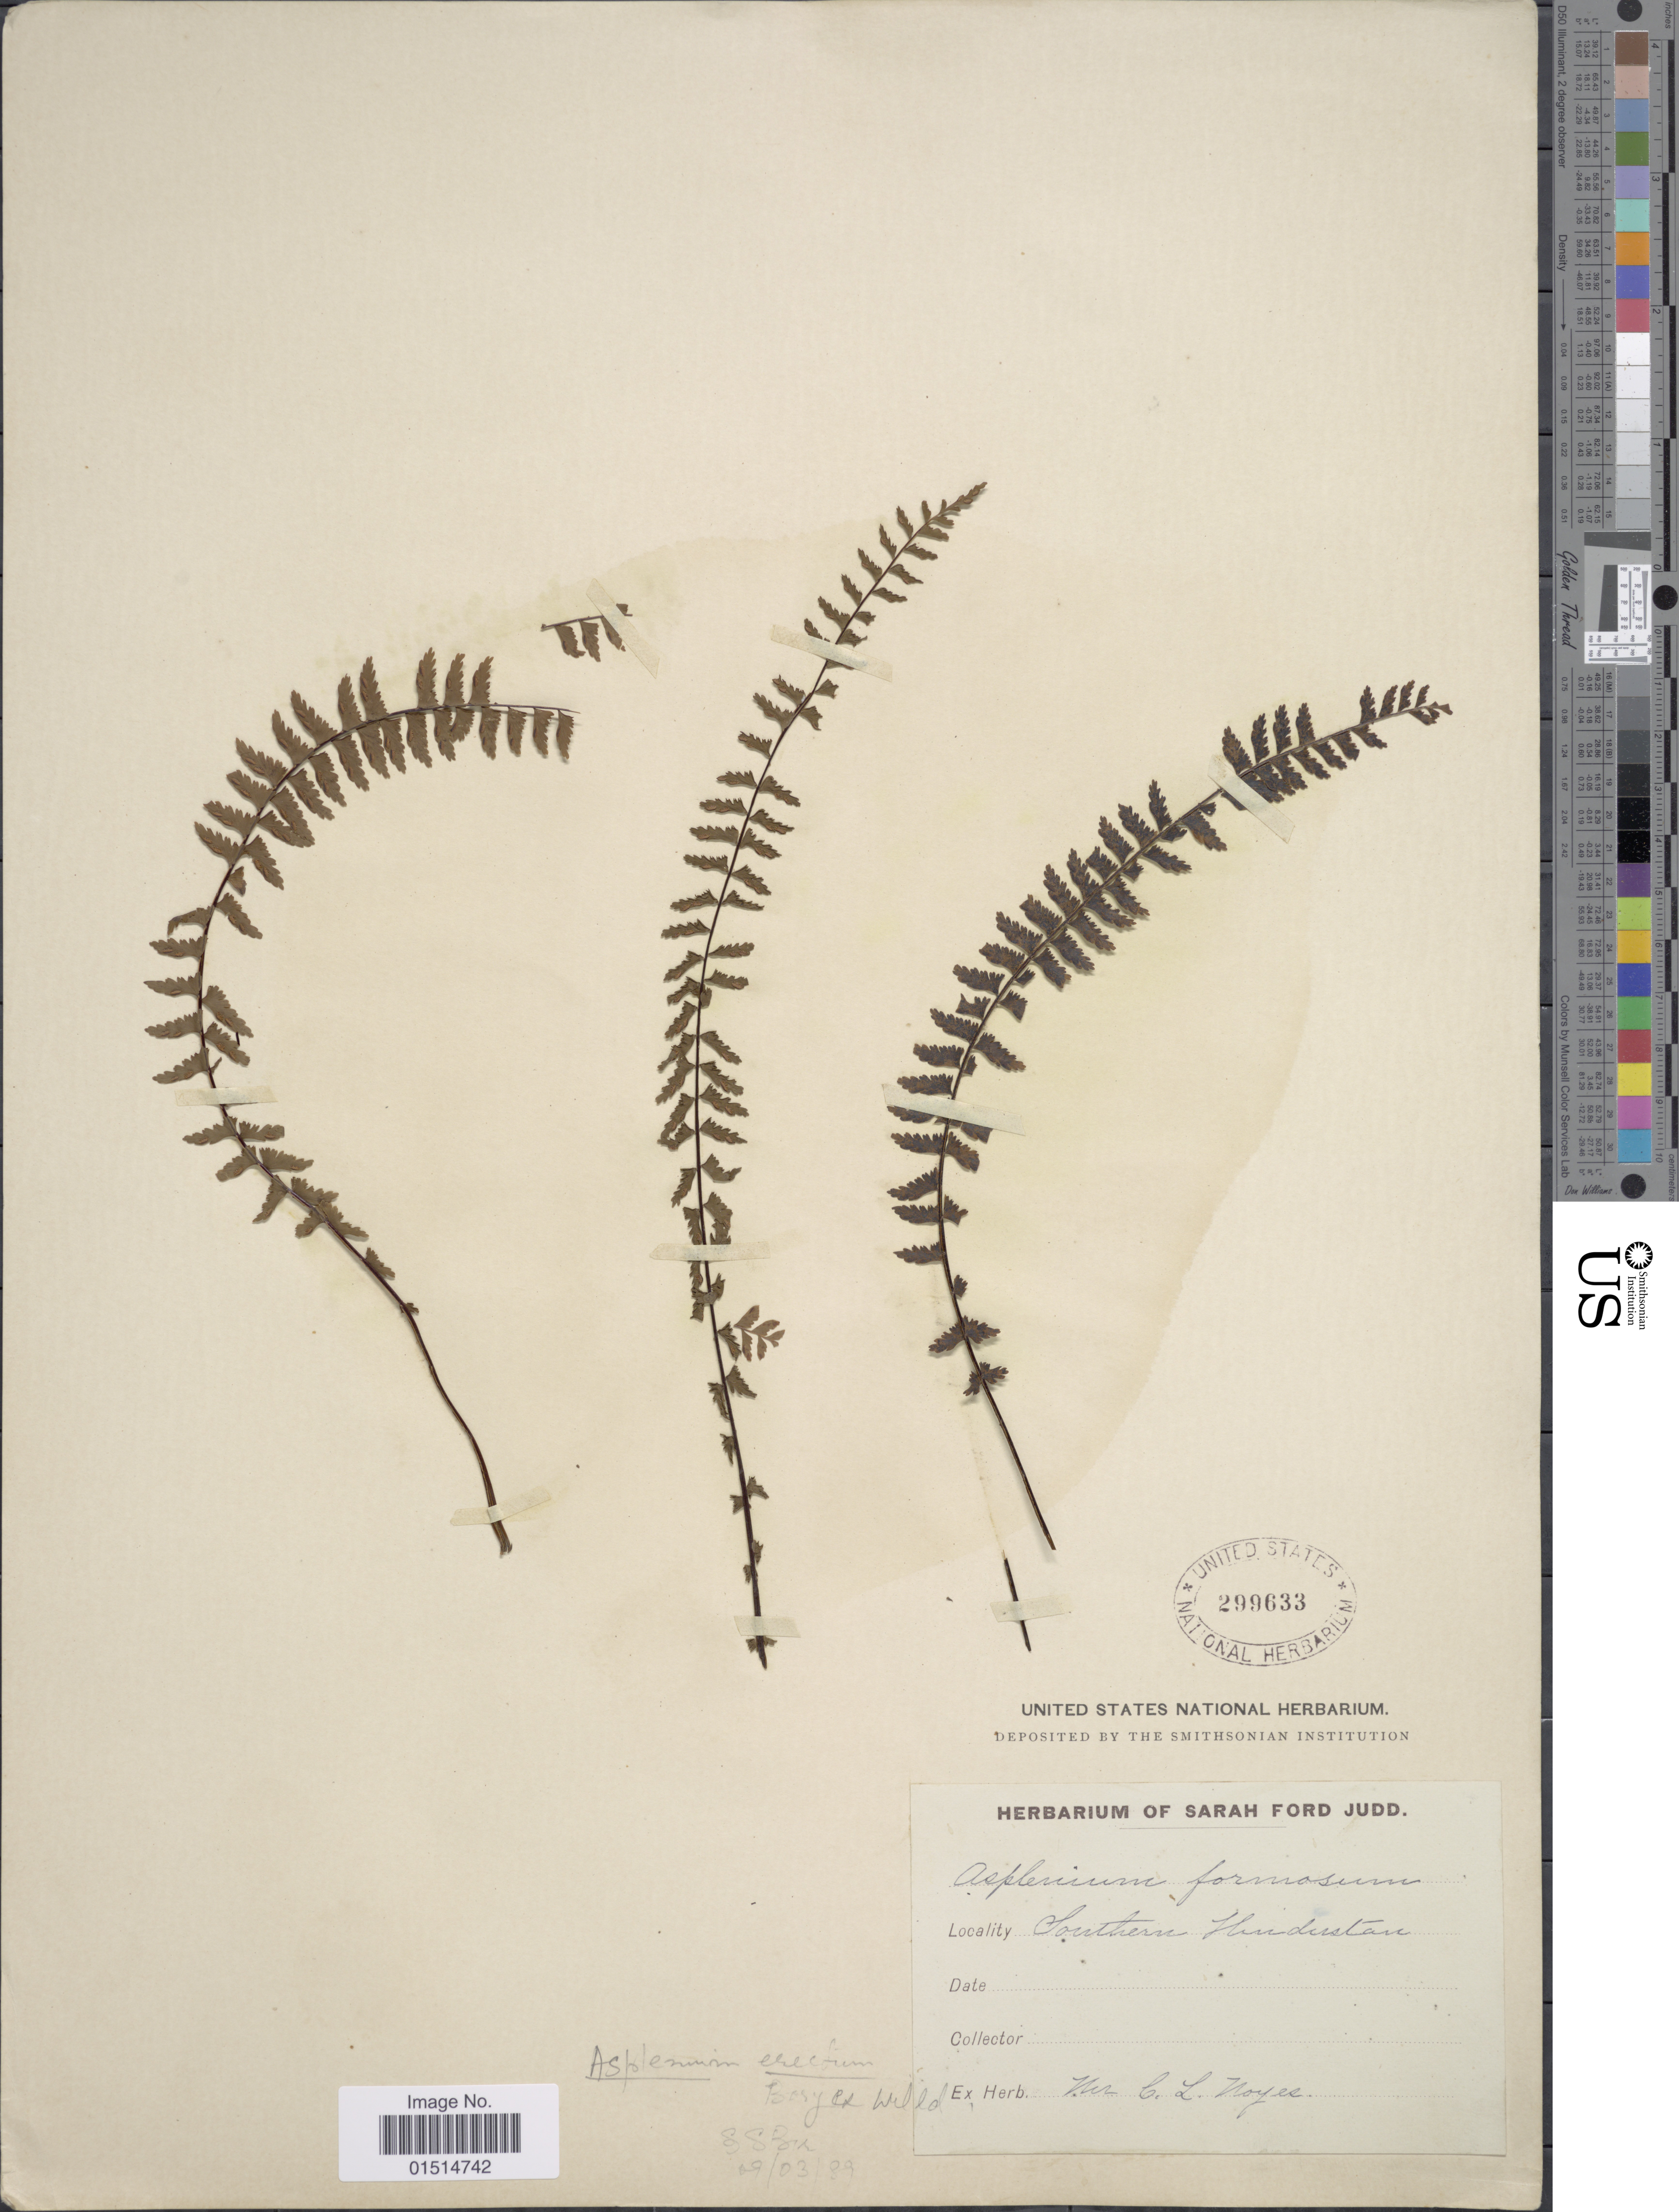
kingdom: Plantae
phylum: Tracheophyta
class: Polypodiopsida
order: Polypodiales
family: Aspleniaceae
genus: Asplenium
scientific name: Asplenium erectum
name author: Bory ex Willd.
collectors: ex herb. C. L. Noyes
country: India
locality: Southern Hindustan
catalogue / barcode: US 299633